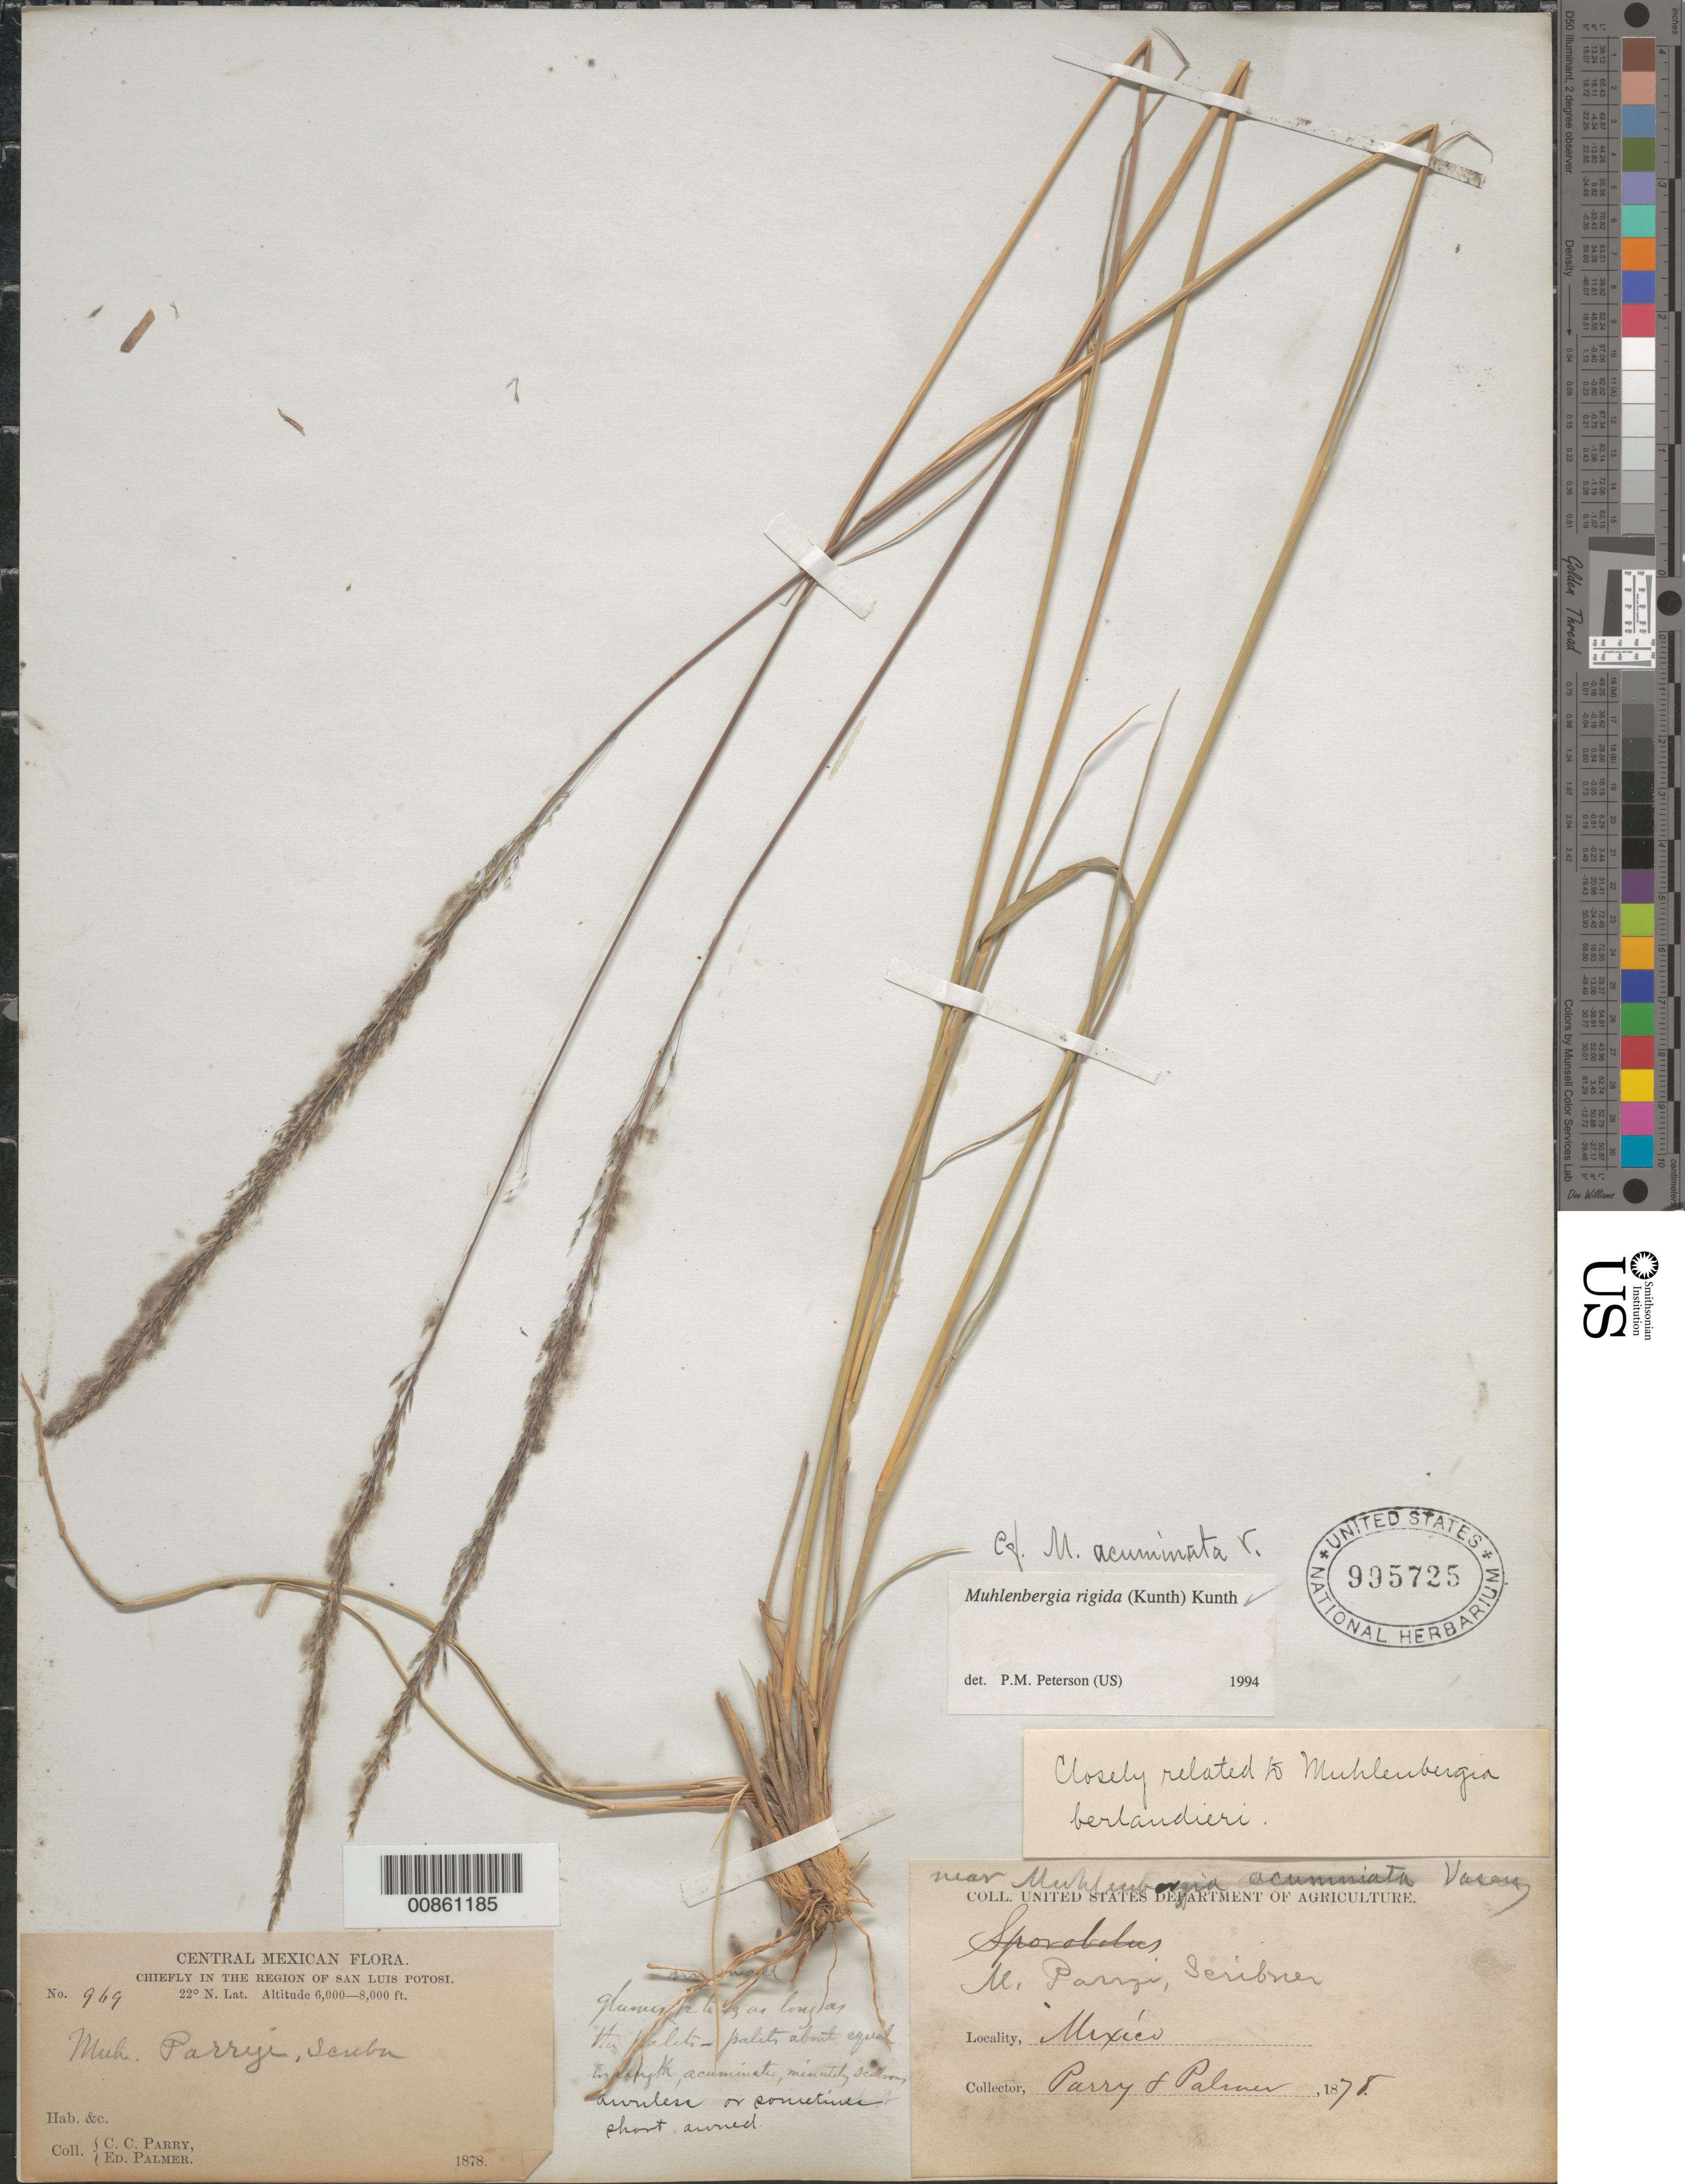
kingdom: Plantae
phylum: Tracheophyta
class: Liliopsida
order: Poales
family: Poaceae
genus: Muhlenbergia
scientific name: Muhlenbergia rigida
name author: (Kunth) Kunth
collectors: C. C. Parry & E. Palmer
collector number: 969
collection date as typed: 1878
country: Mexico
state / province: San Luis Potosi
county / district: San Luis Potosi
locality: San Luis Potosí, mpio. San Luis Potosí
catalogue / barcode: US 995725